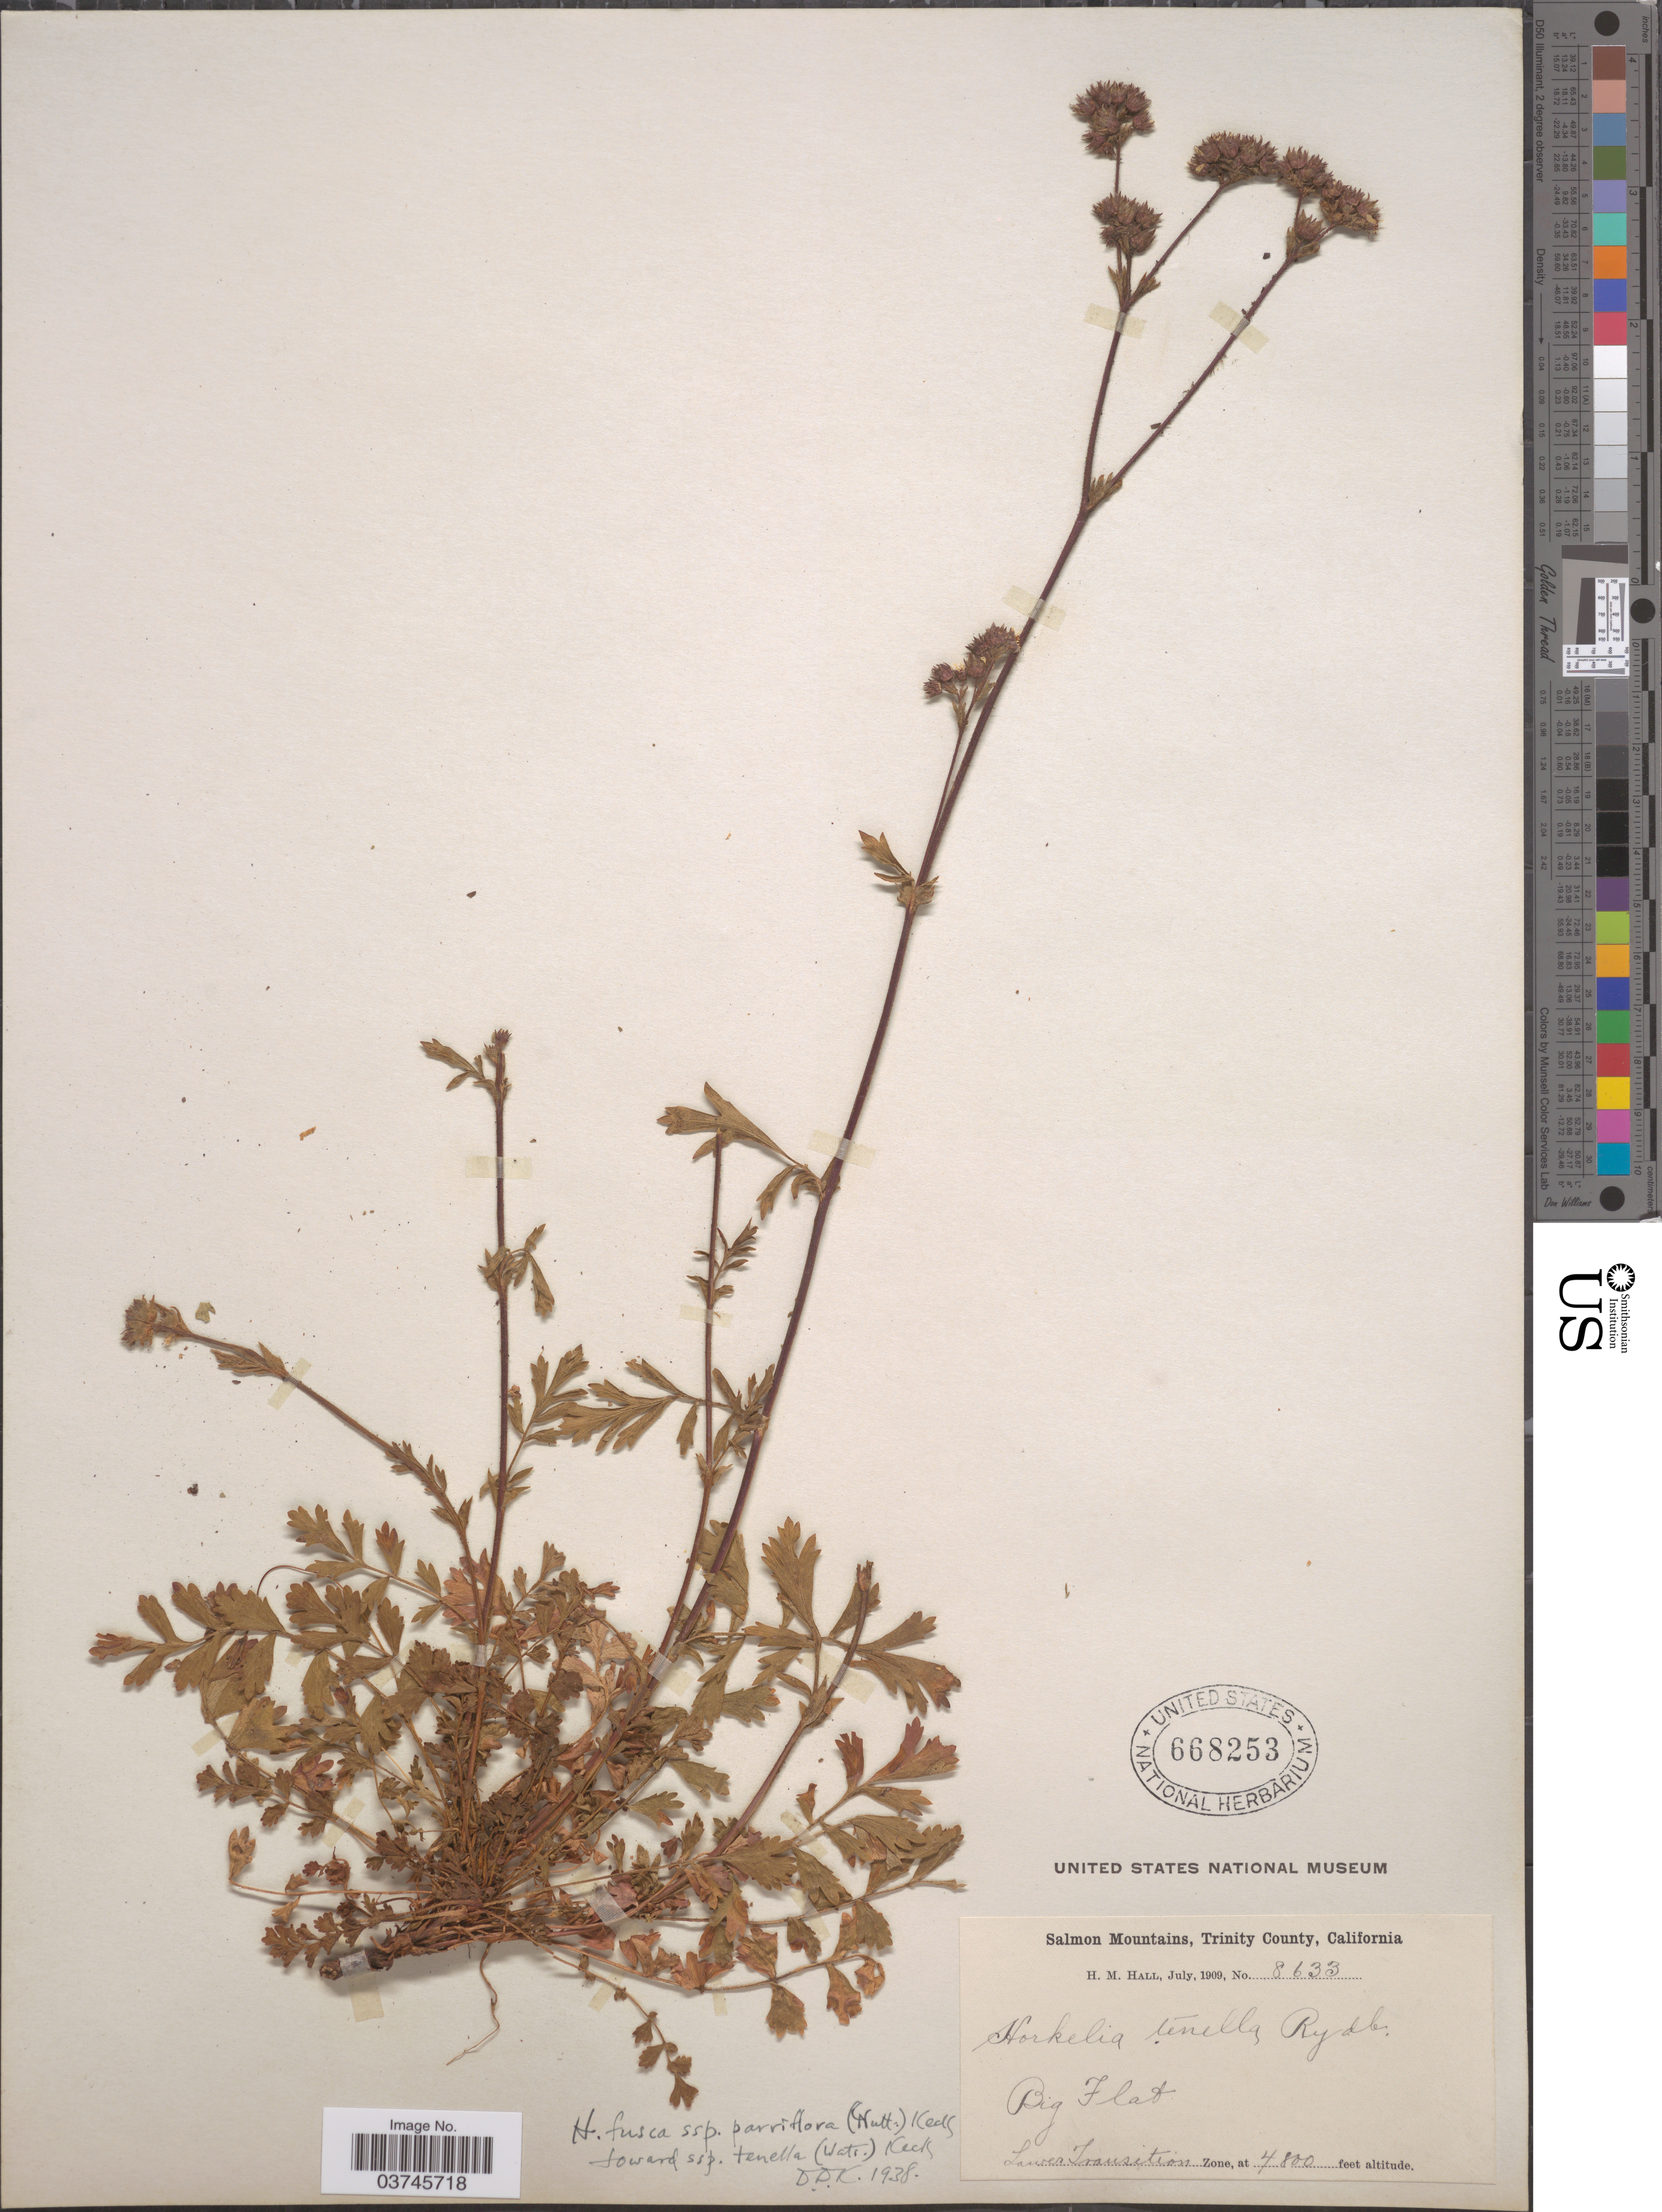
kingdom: Plantae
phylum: Tracheophyta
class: Magnoliopsida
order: Rosales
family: Rosaceae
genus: Potentilla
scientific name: Potentilla douglasii var. parviflora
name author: (Nutt. ex Hook. & Arn.) J.T. Howell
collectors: H. M. Hall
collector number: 8633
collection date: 1909-07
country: United States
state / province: California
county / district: Trinity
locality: Salmon Mountains, Trinity County. Big Flat. Lower Transition Zone.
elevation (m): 1463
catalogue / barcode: US 668253